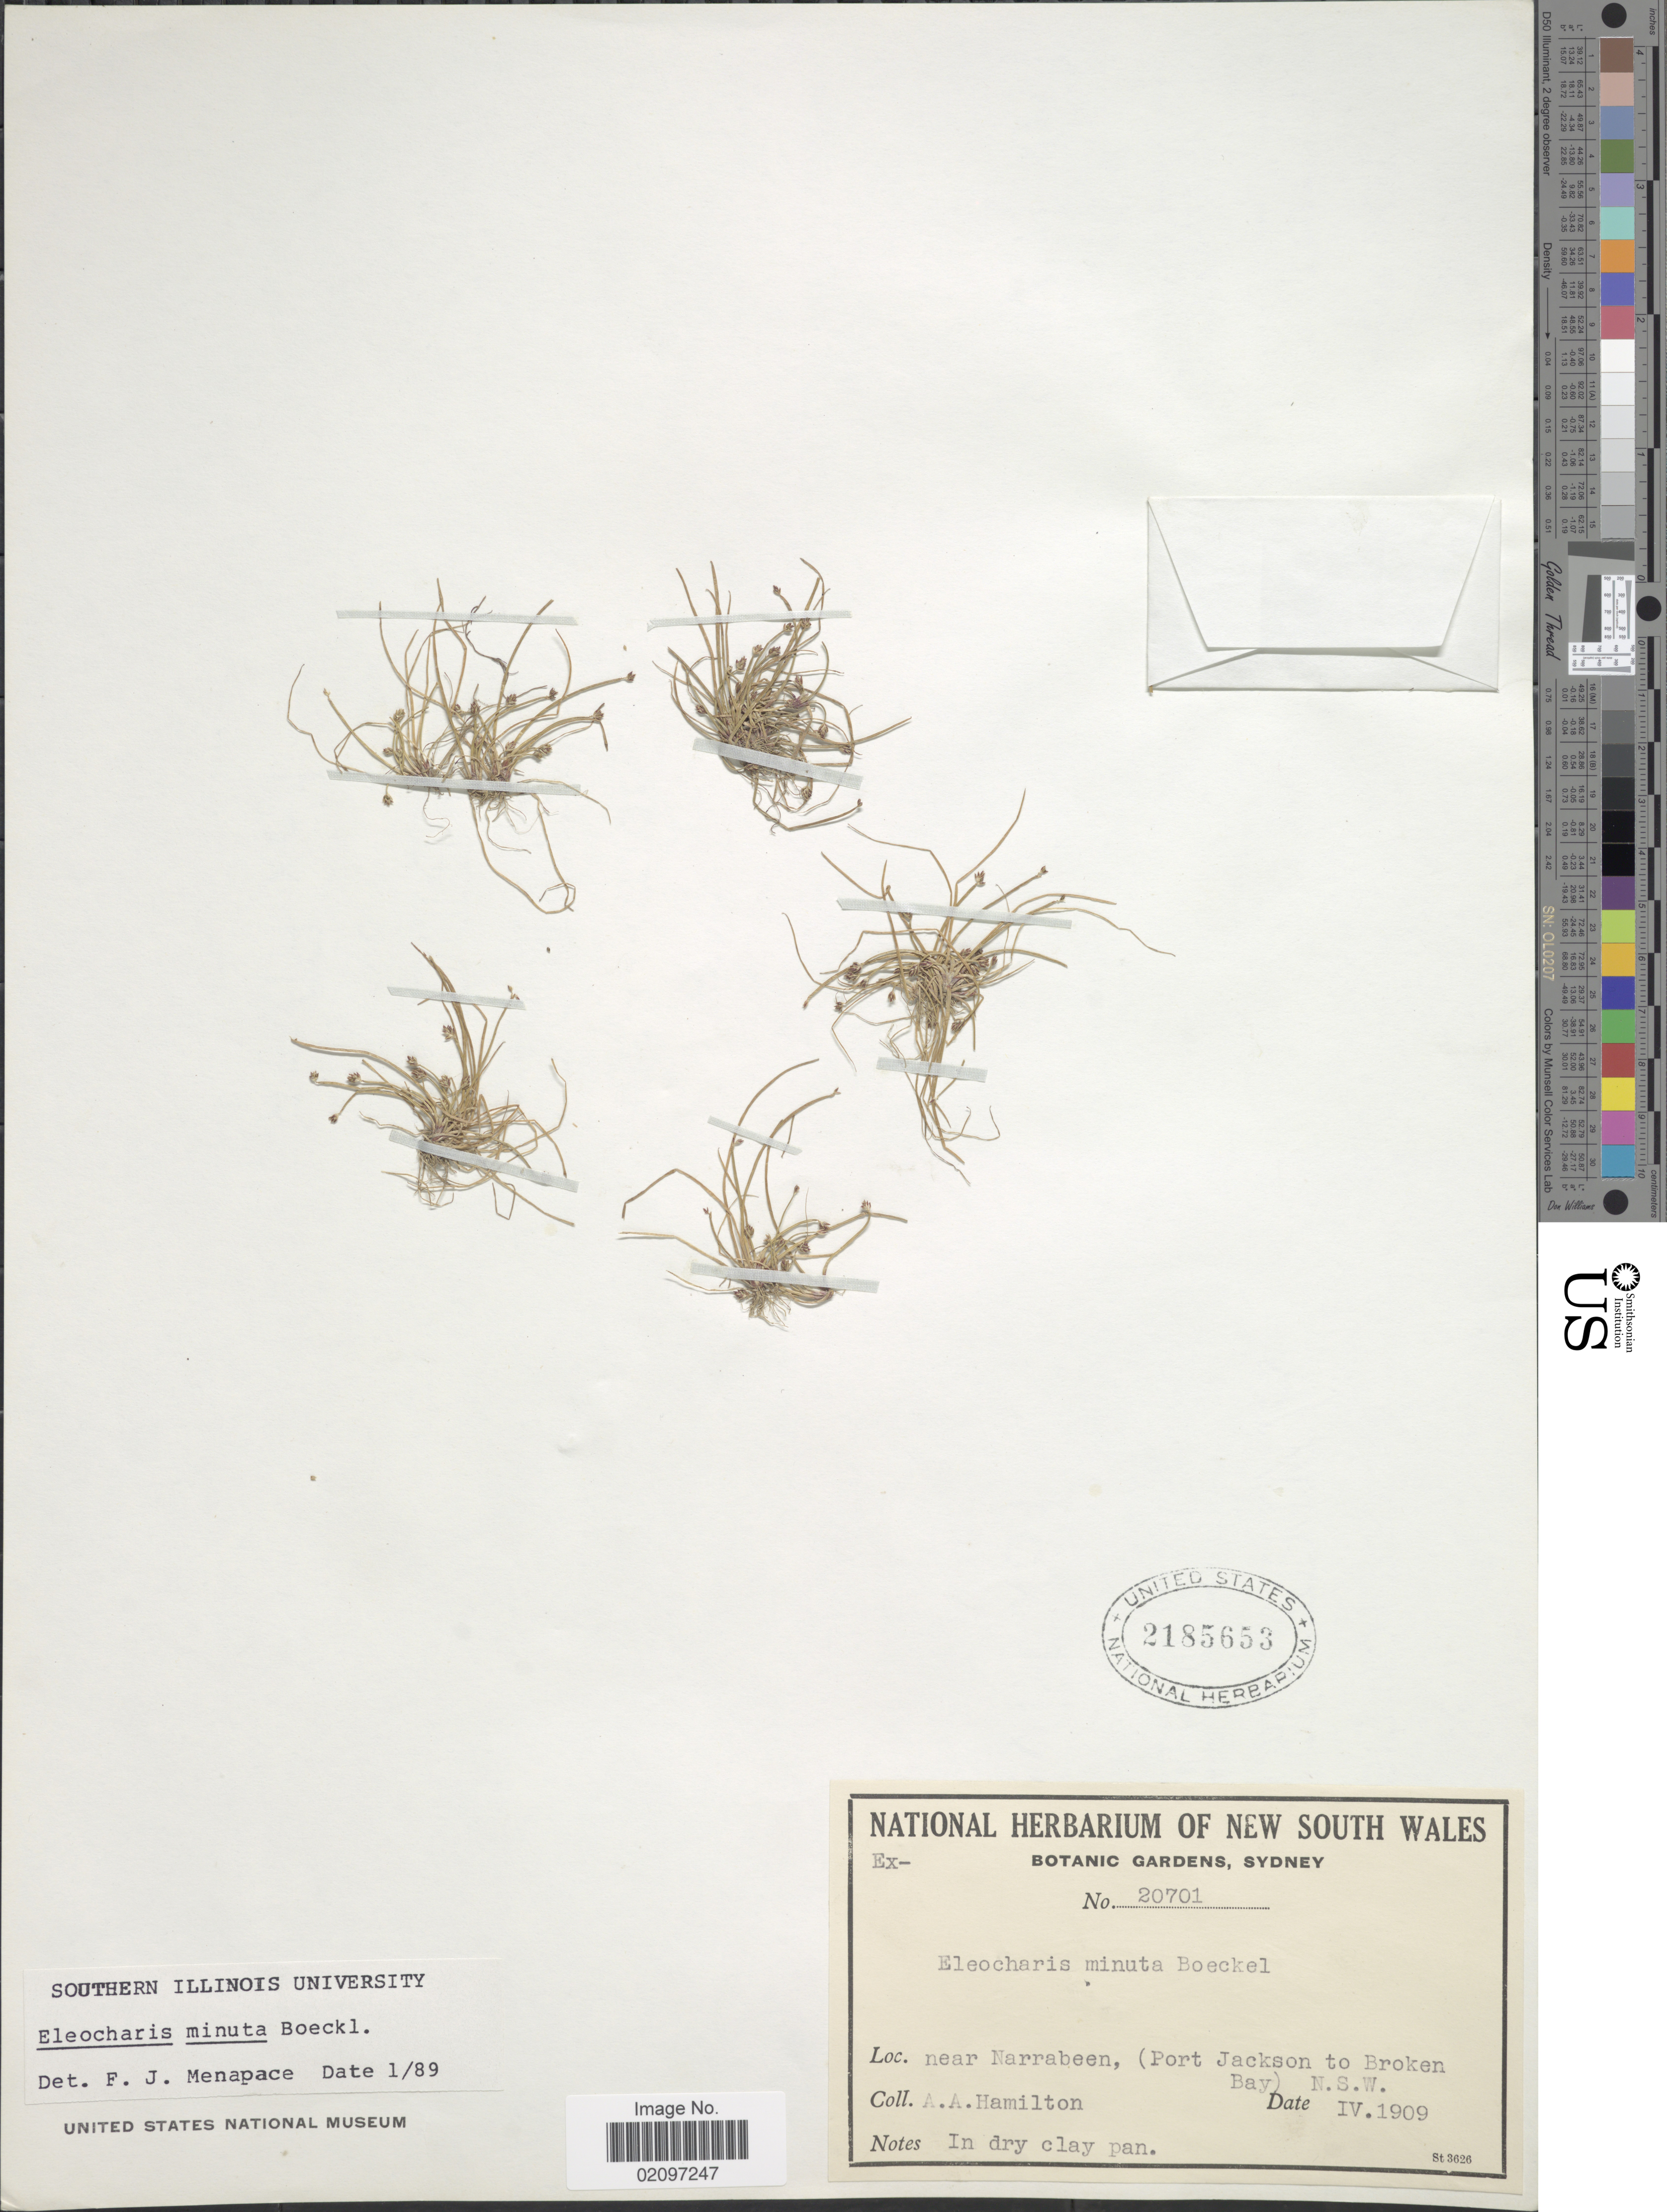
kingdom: Plantae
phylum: Tracheophyta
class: Liliopsida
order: Poales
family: Cyperaceae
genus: Eleocharis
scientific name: Eleocharis minuta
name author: Boeckeler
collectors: A. A. Hamilton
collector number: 20701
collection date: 1909-04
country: Australia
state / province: New South Wales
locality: Near Narrabeen, (Port Jackson to Broken Bay) N.S.W.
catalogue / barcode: US 2185653